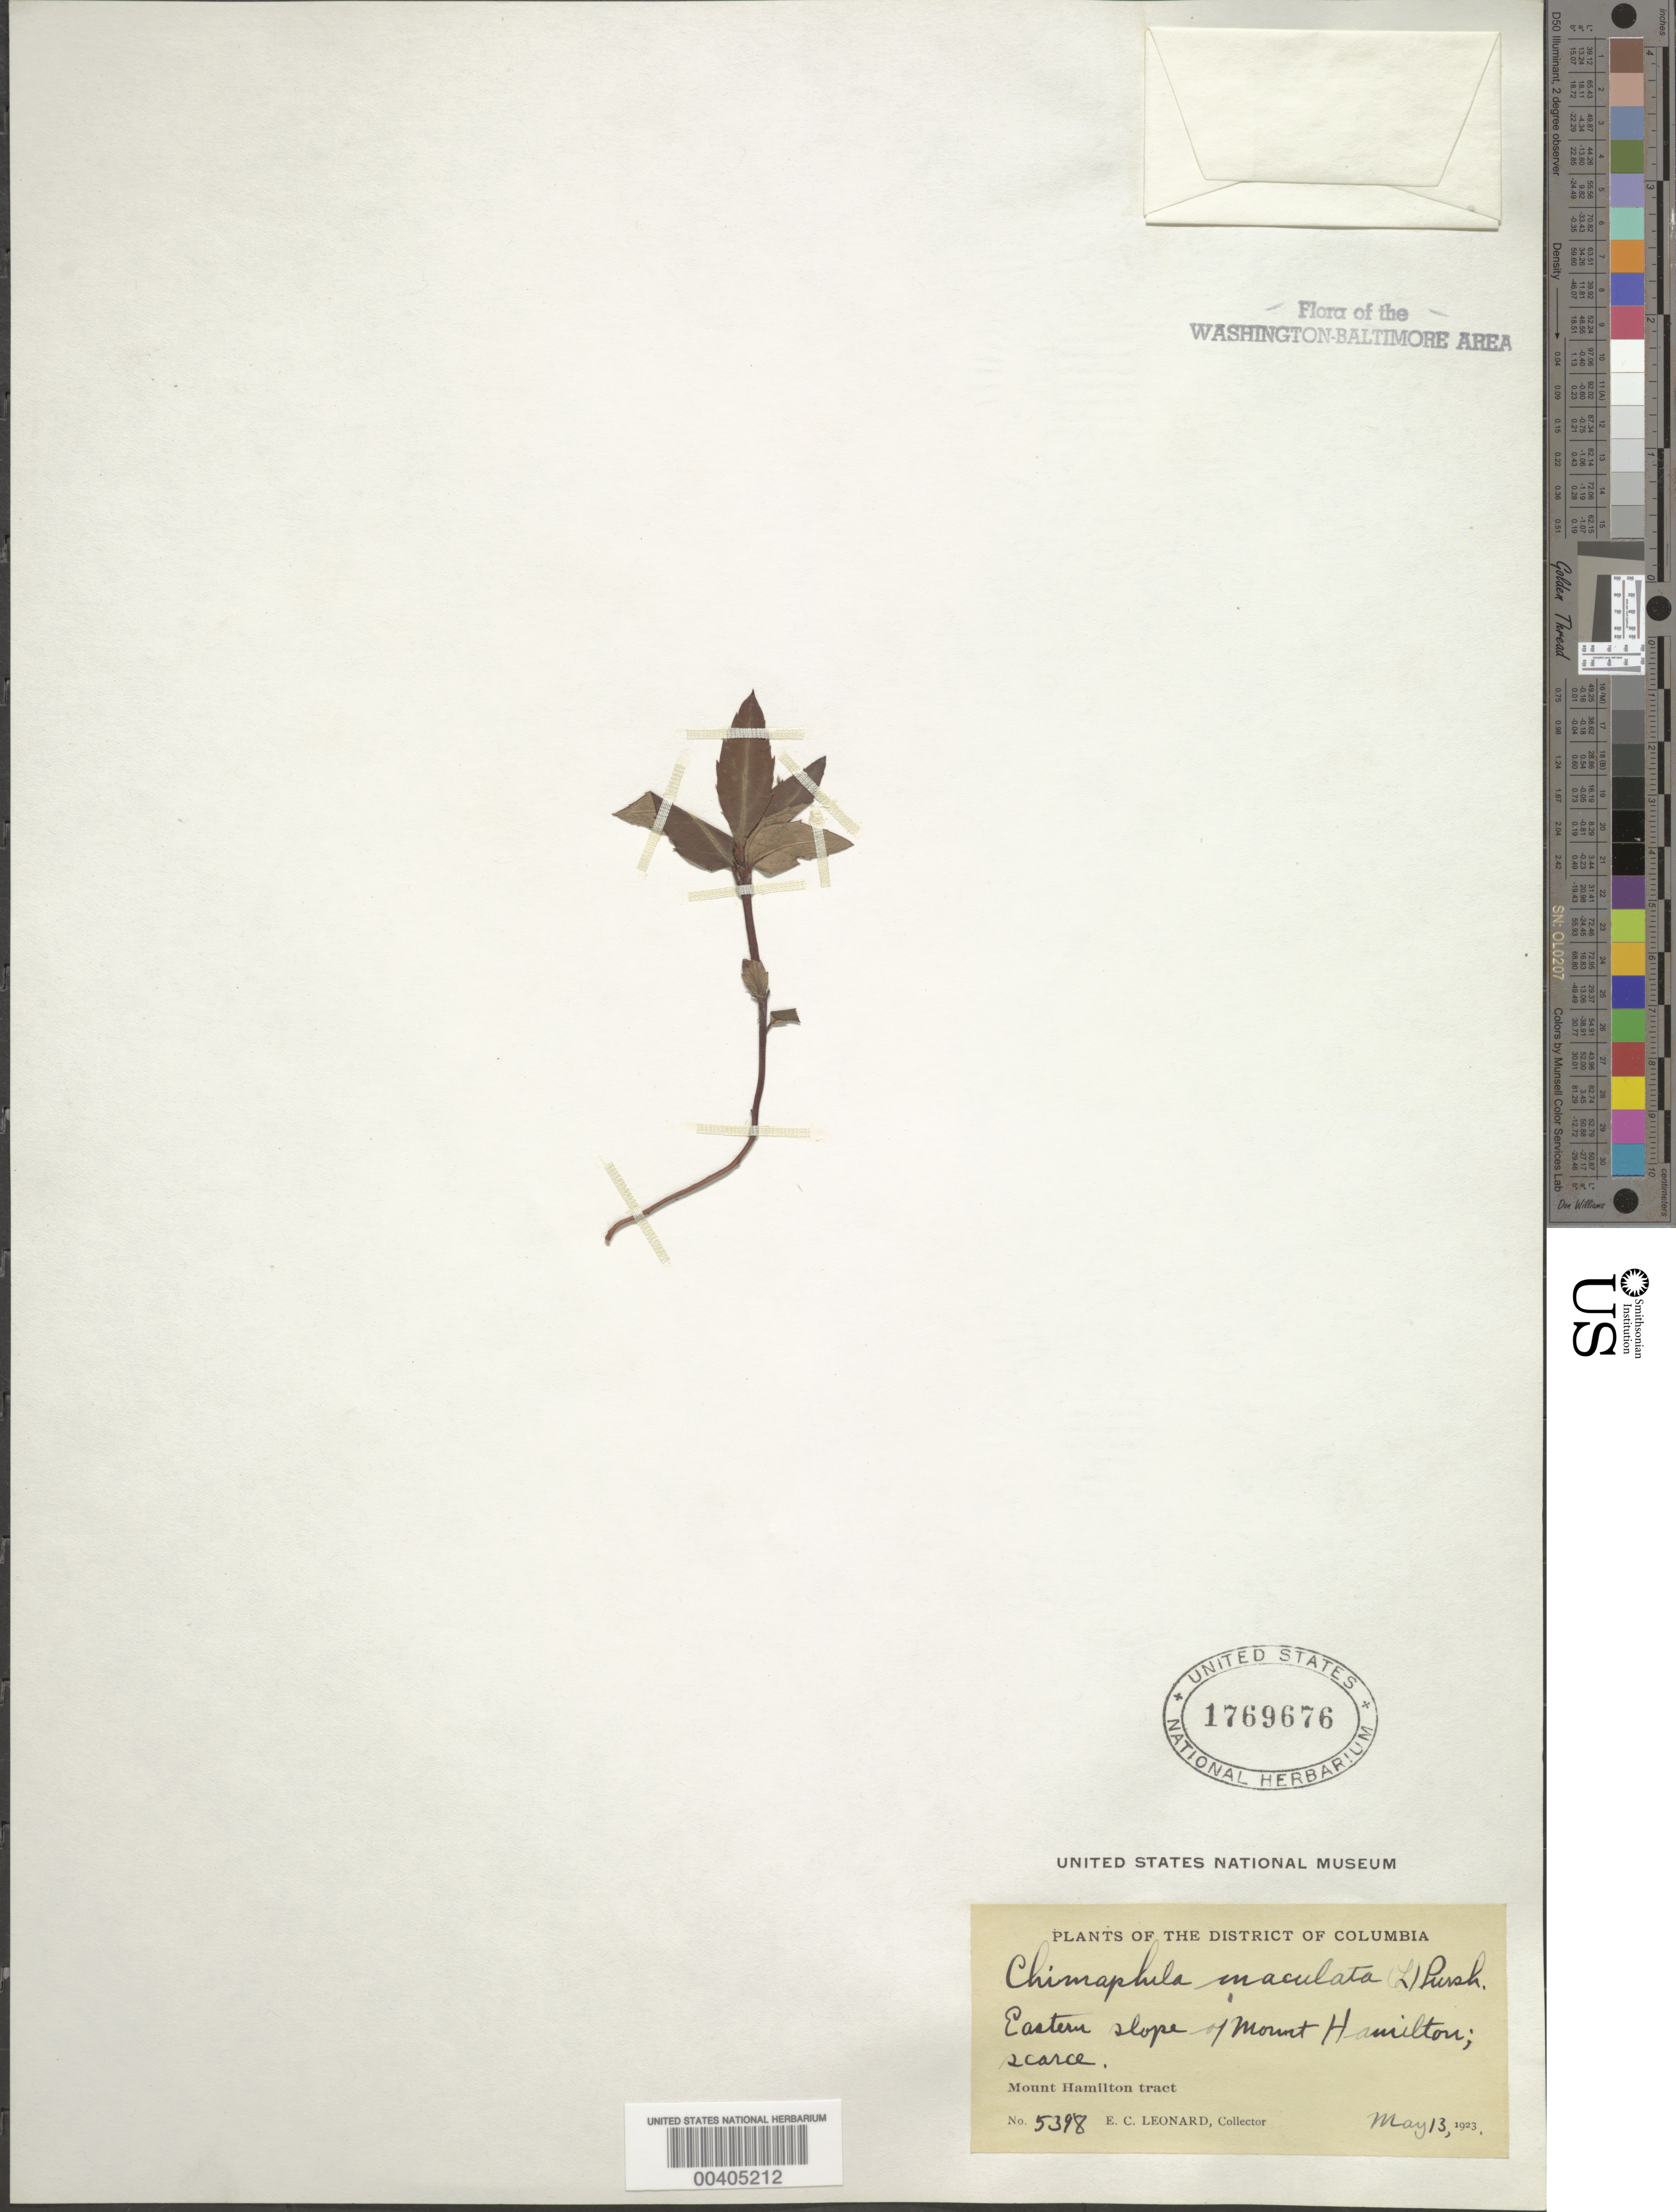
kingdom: Plantae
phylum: Tracheophyta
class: Magnoliopsida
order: Ericales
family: Ericaceae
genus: Chimaphila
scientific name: Chimaphila maculata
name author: (L.) Pursh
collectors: E. C. Leonard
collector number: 5398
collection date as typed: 13 May 1923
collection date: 1923-05-13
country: United States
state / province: District of Columbia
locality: Mount Hamilton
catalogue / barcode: US 1769676